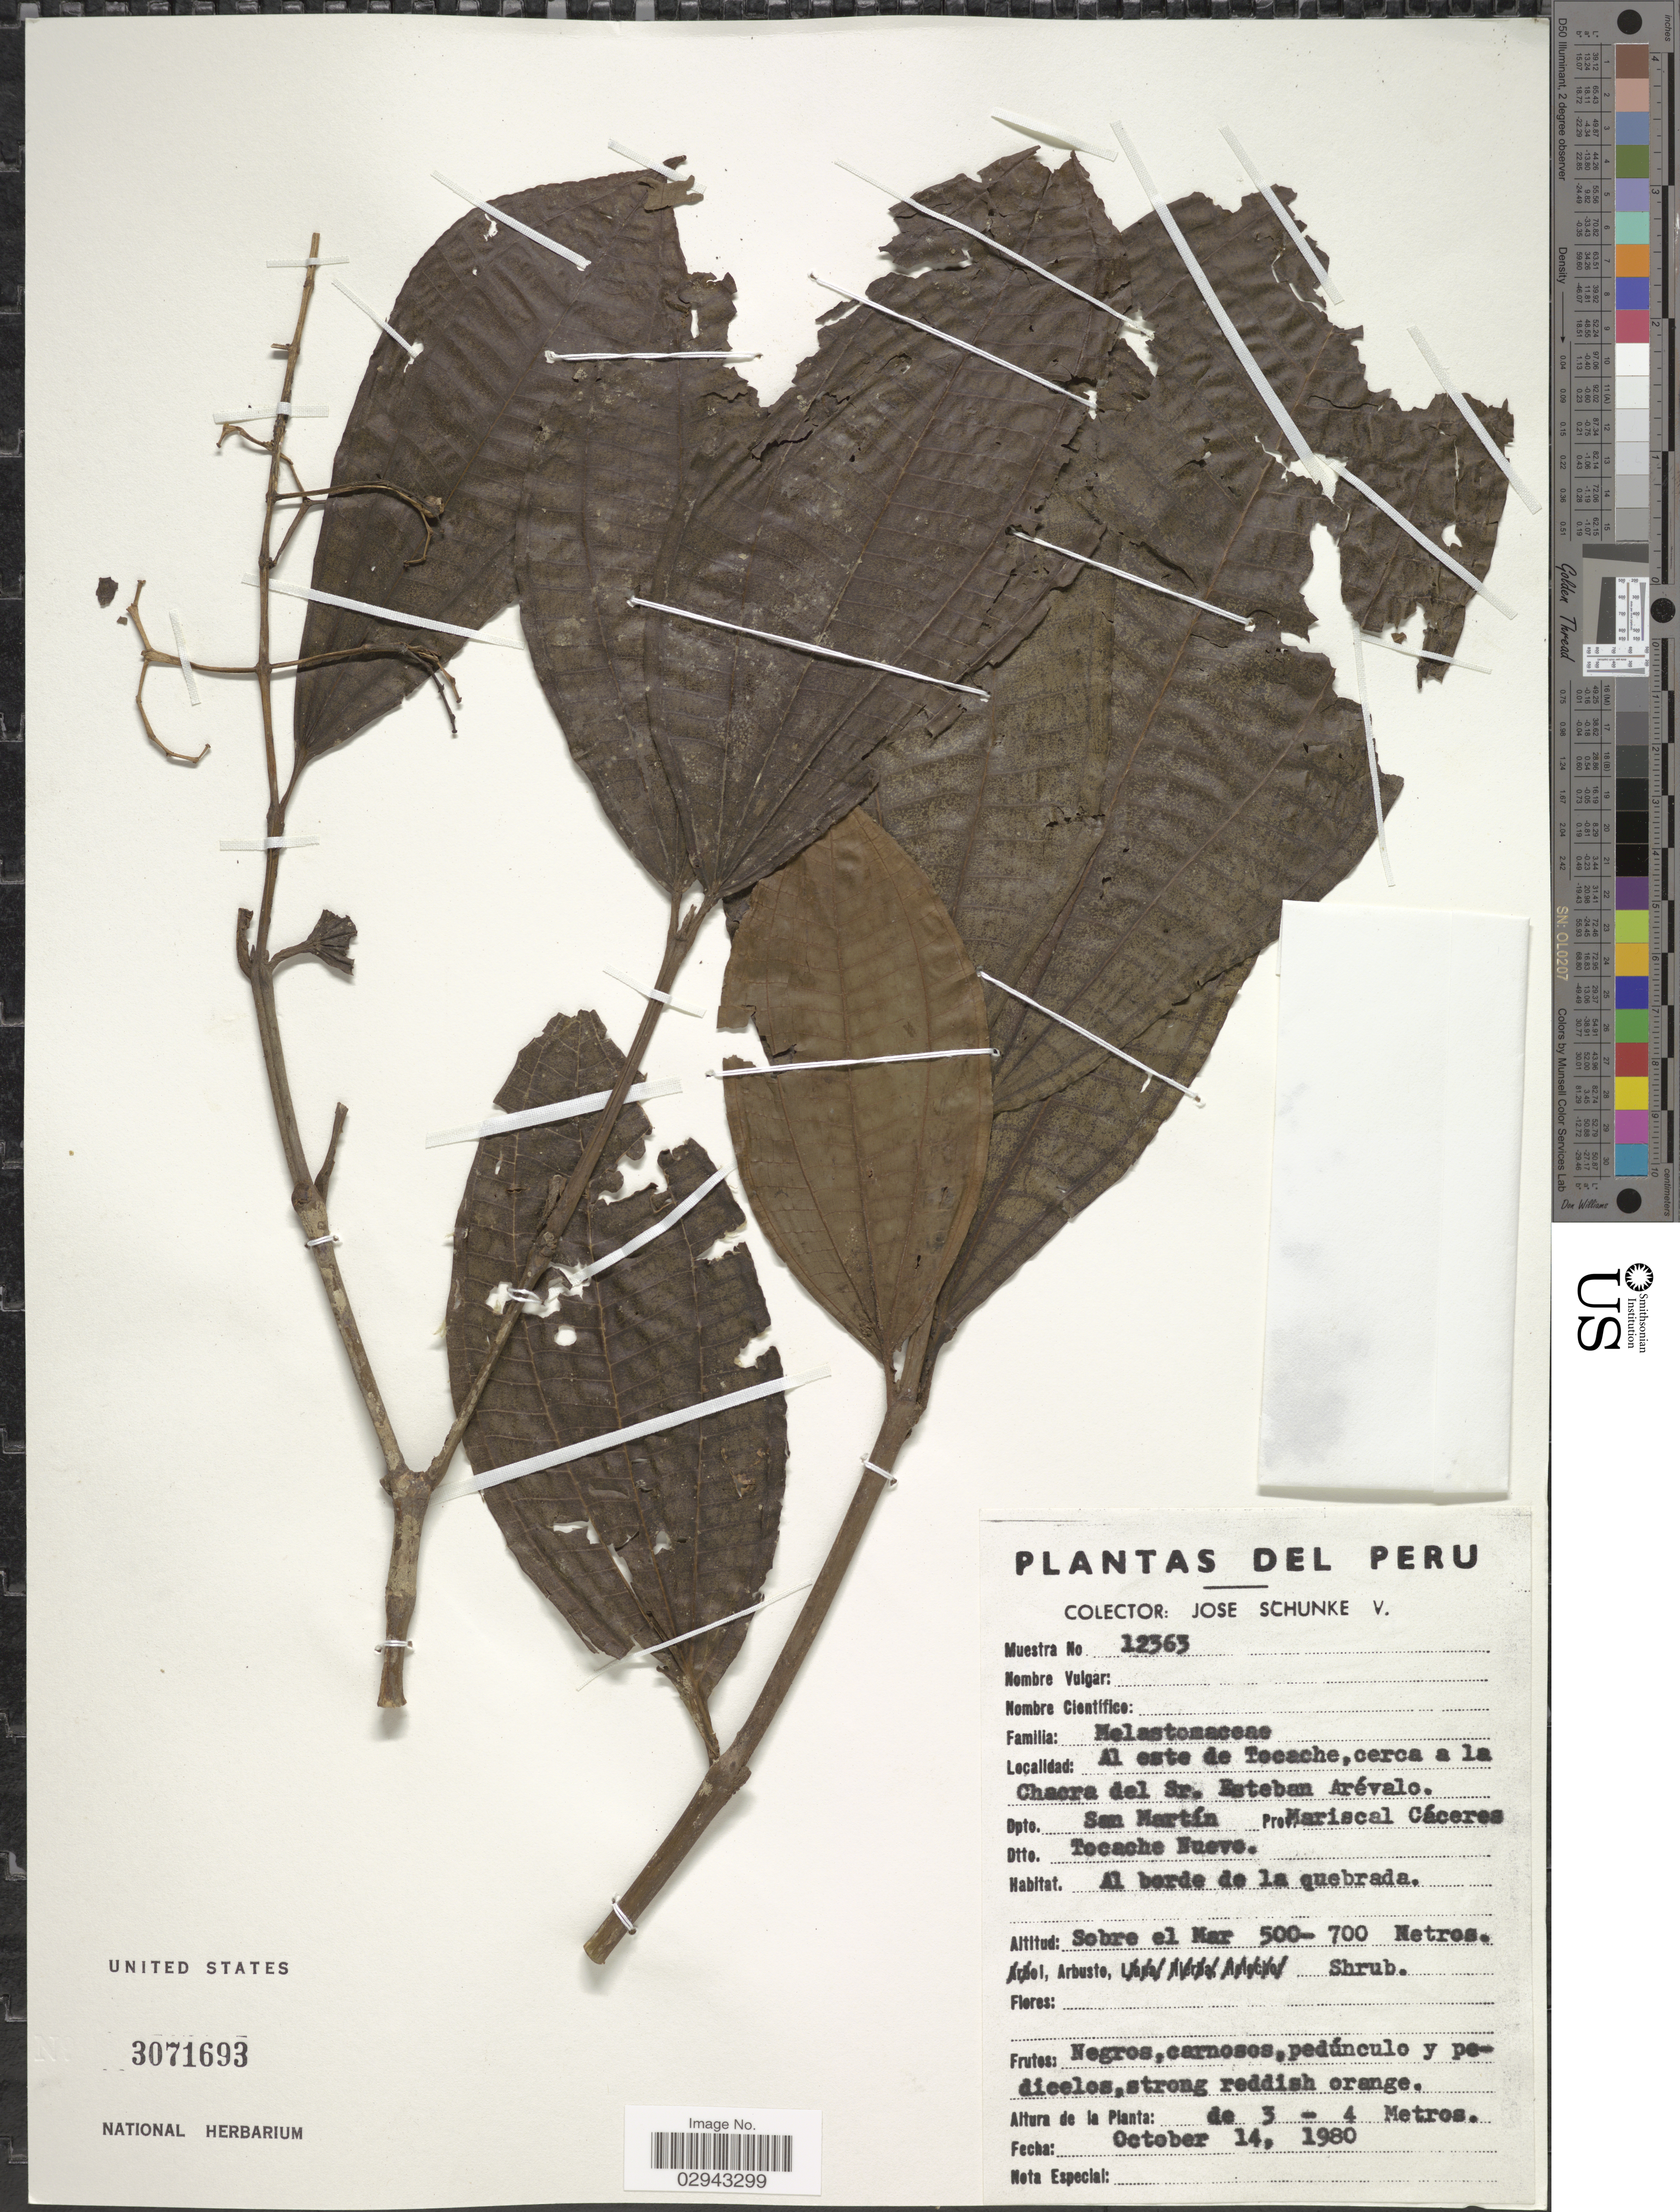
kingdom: Plantae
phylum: Tracheophyta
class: Magnoliopsida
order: Myrtales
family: Melastomataceae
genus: Miconia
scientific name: Miconia spennerostachya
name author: Naudin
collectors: J. Schunke Vigo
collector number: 12363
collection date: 1980-10-14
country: Peru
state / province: San Martín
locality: Al este de Tocache, cerca a la Chacra del Sr. Esteban Arévalo. Dpto. San Martin. Prov. Mariscal Cáceres. Dtto. Tocache Nuevo.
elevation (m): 500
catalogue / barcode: US 3071693